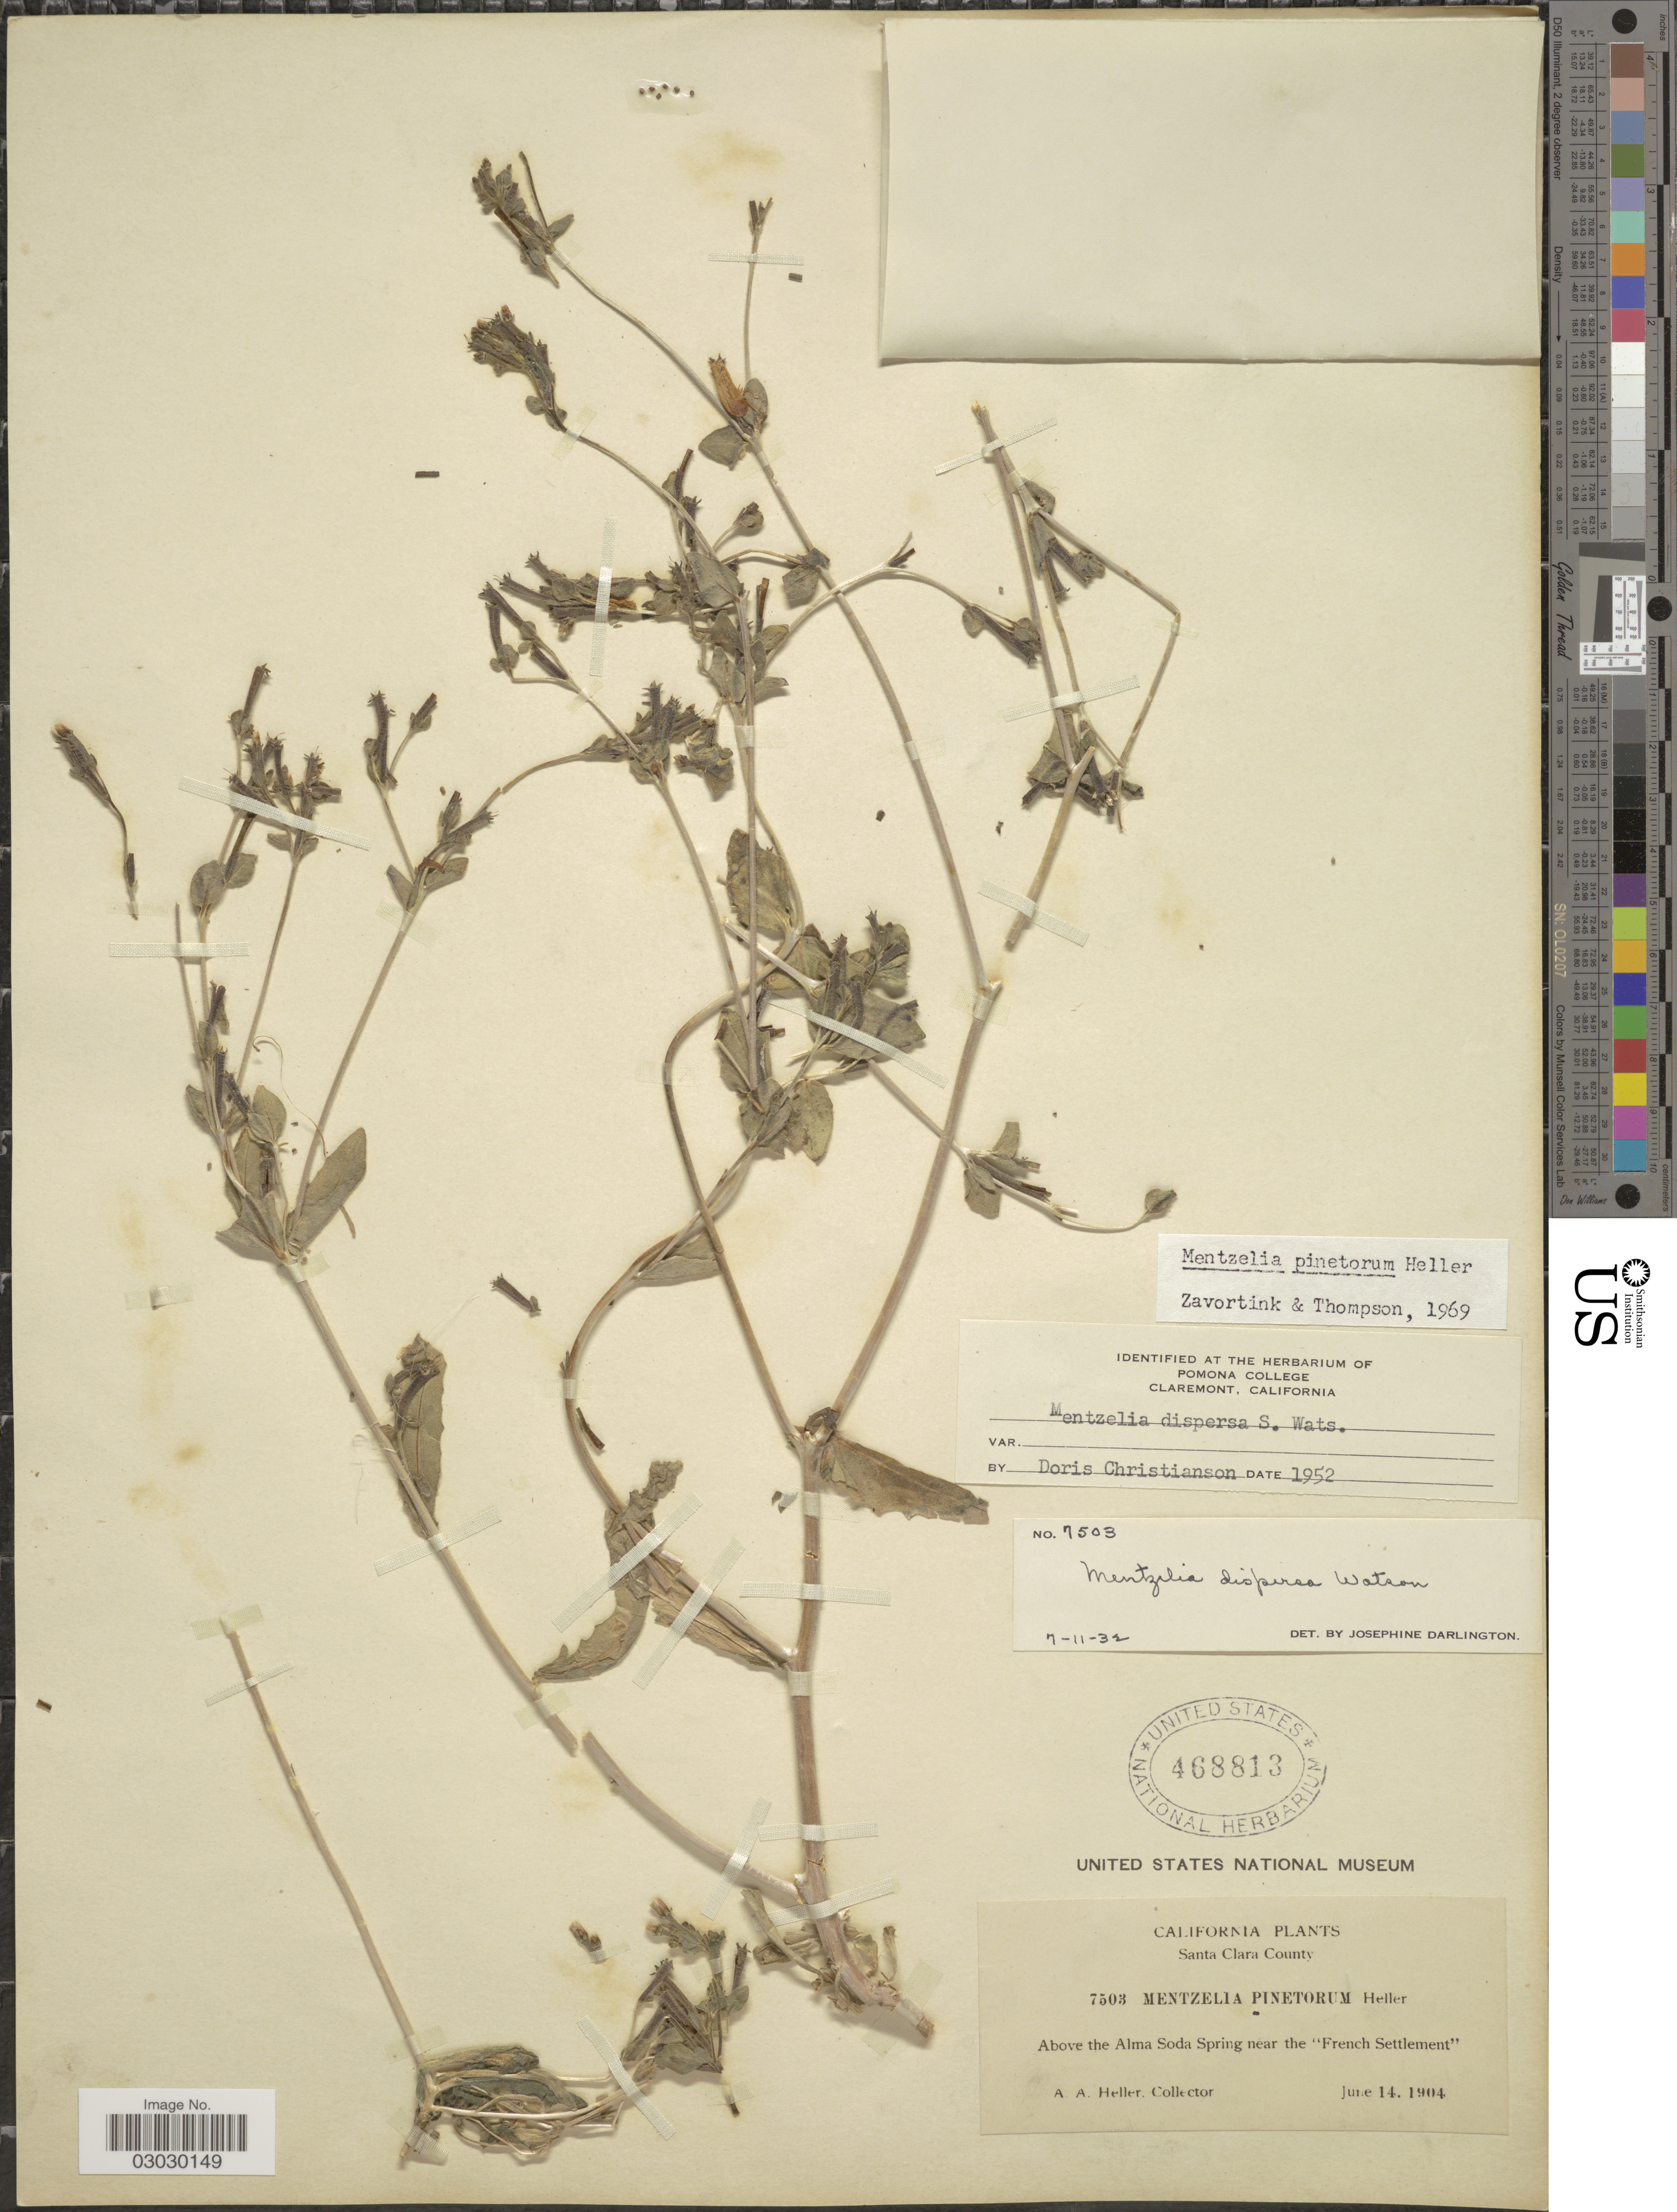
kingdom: Plantae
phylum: Tracheophyta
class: Magnoliopsida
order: Cornales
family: Loasaceae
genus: Mentzelia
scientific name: Mentzelia pinetorum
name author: A. Heller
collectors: A. A. Heller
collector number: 7503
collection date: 1904-06-14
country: United States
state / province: California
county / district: Santa Clara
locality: Santa Clara County, Above the Alma Soda Spring near the "French Settlement".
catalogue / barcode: US 468813